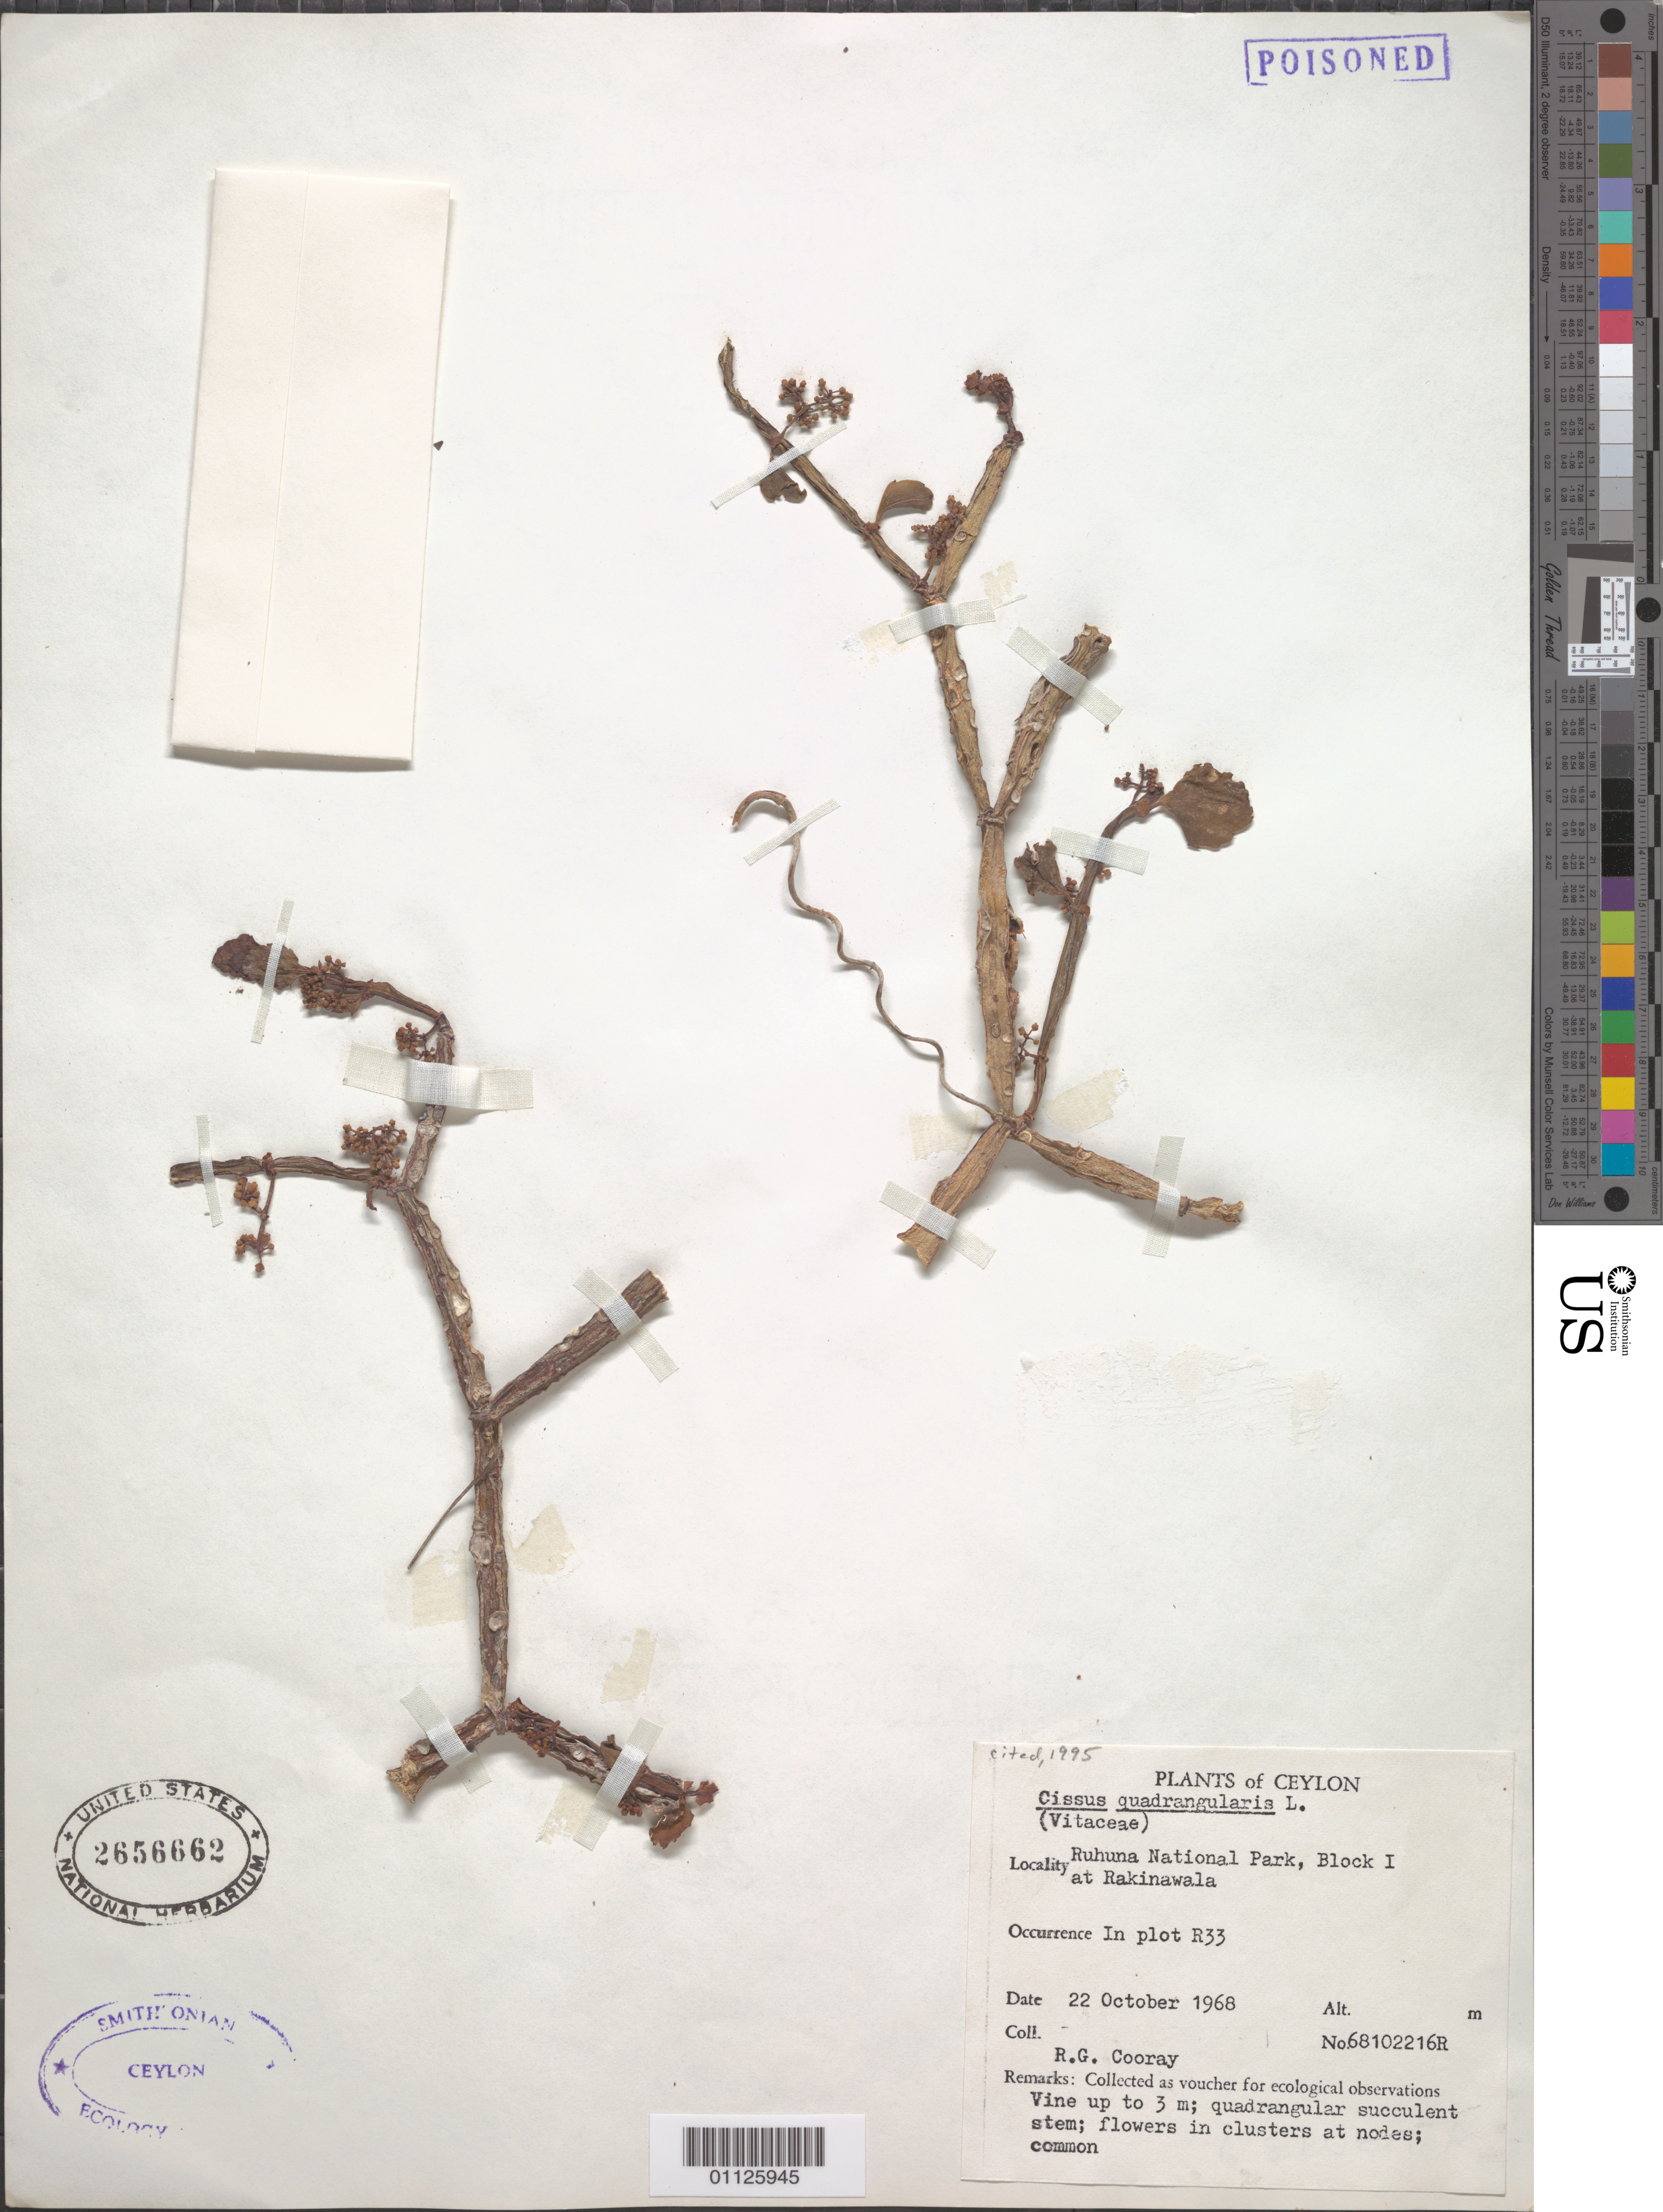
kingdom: Plantae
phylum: Tracheophyta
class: Magnoliopsida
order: Vitales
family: Vitaceae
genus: Cissus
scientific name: Cissus quadrangularis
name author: L.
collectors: R. Cooray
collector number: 68102216 R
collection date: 1968-10-22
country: Sri Lanka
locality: Ruhuna National Park, Block 1 at Rakinawala.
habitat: Vine, common.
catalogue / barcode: US 2656662